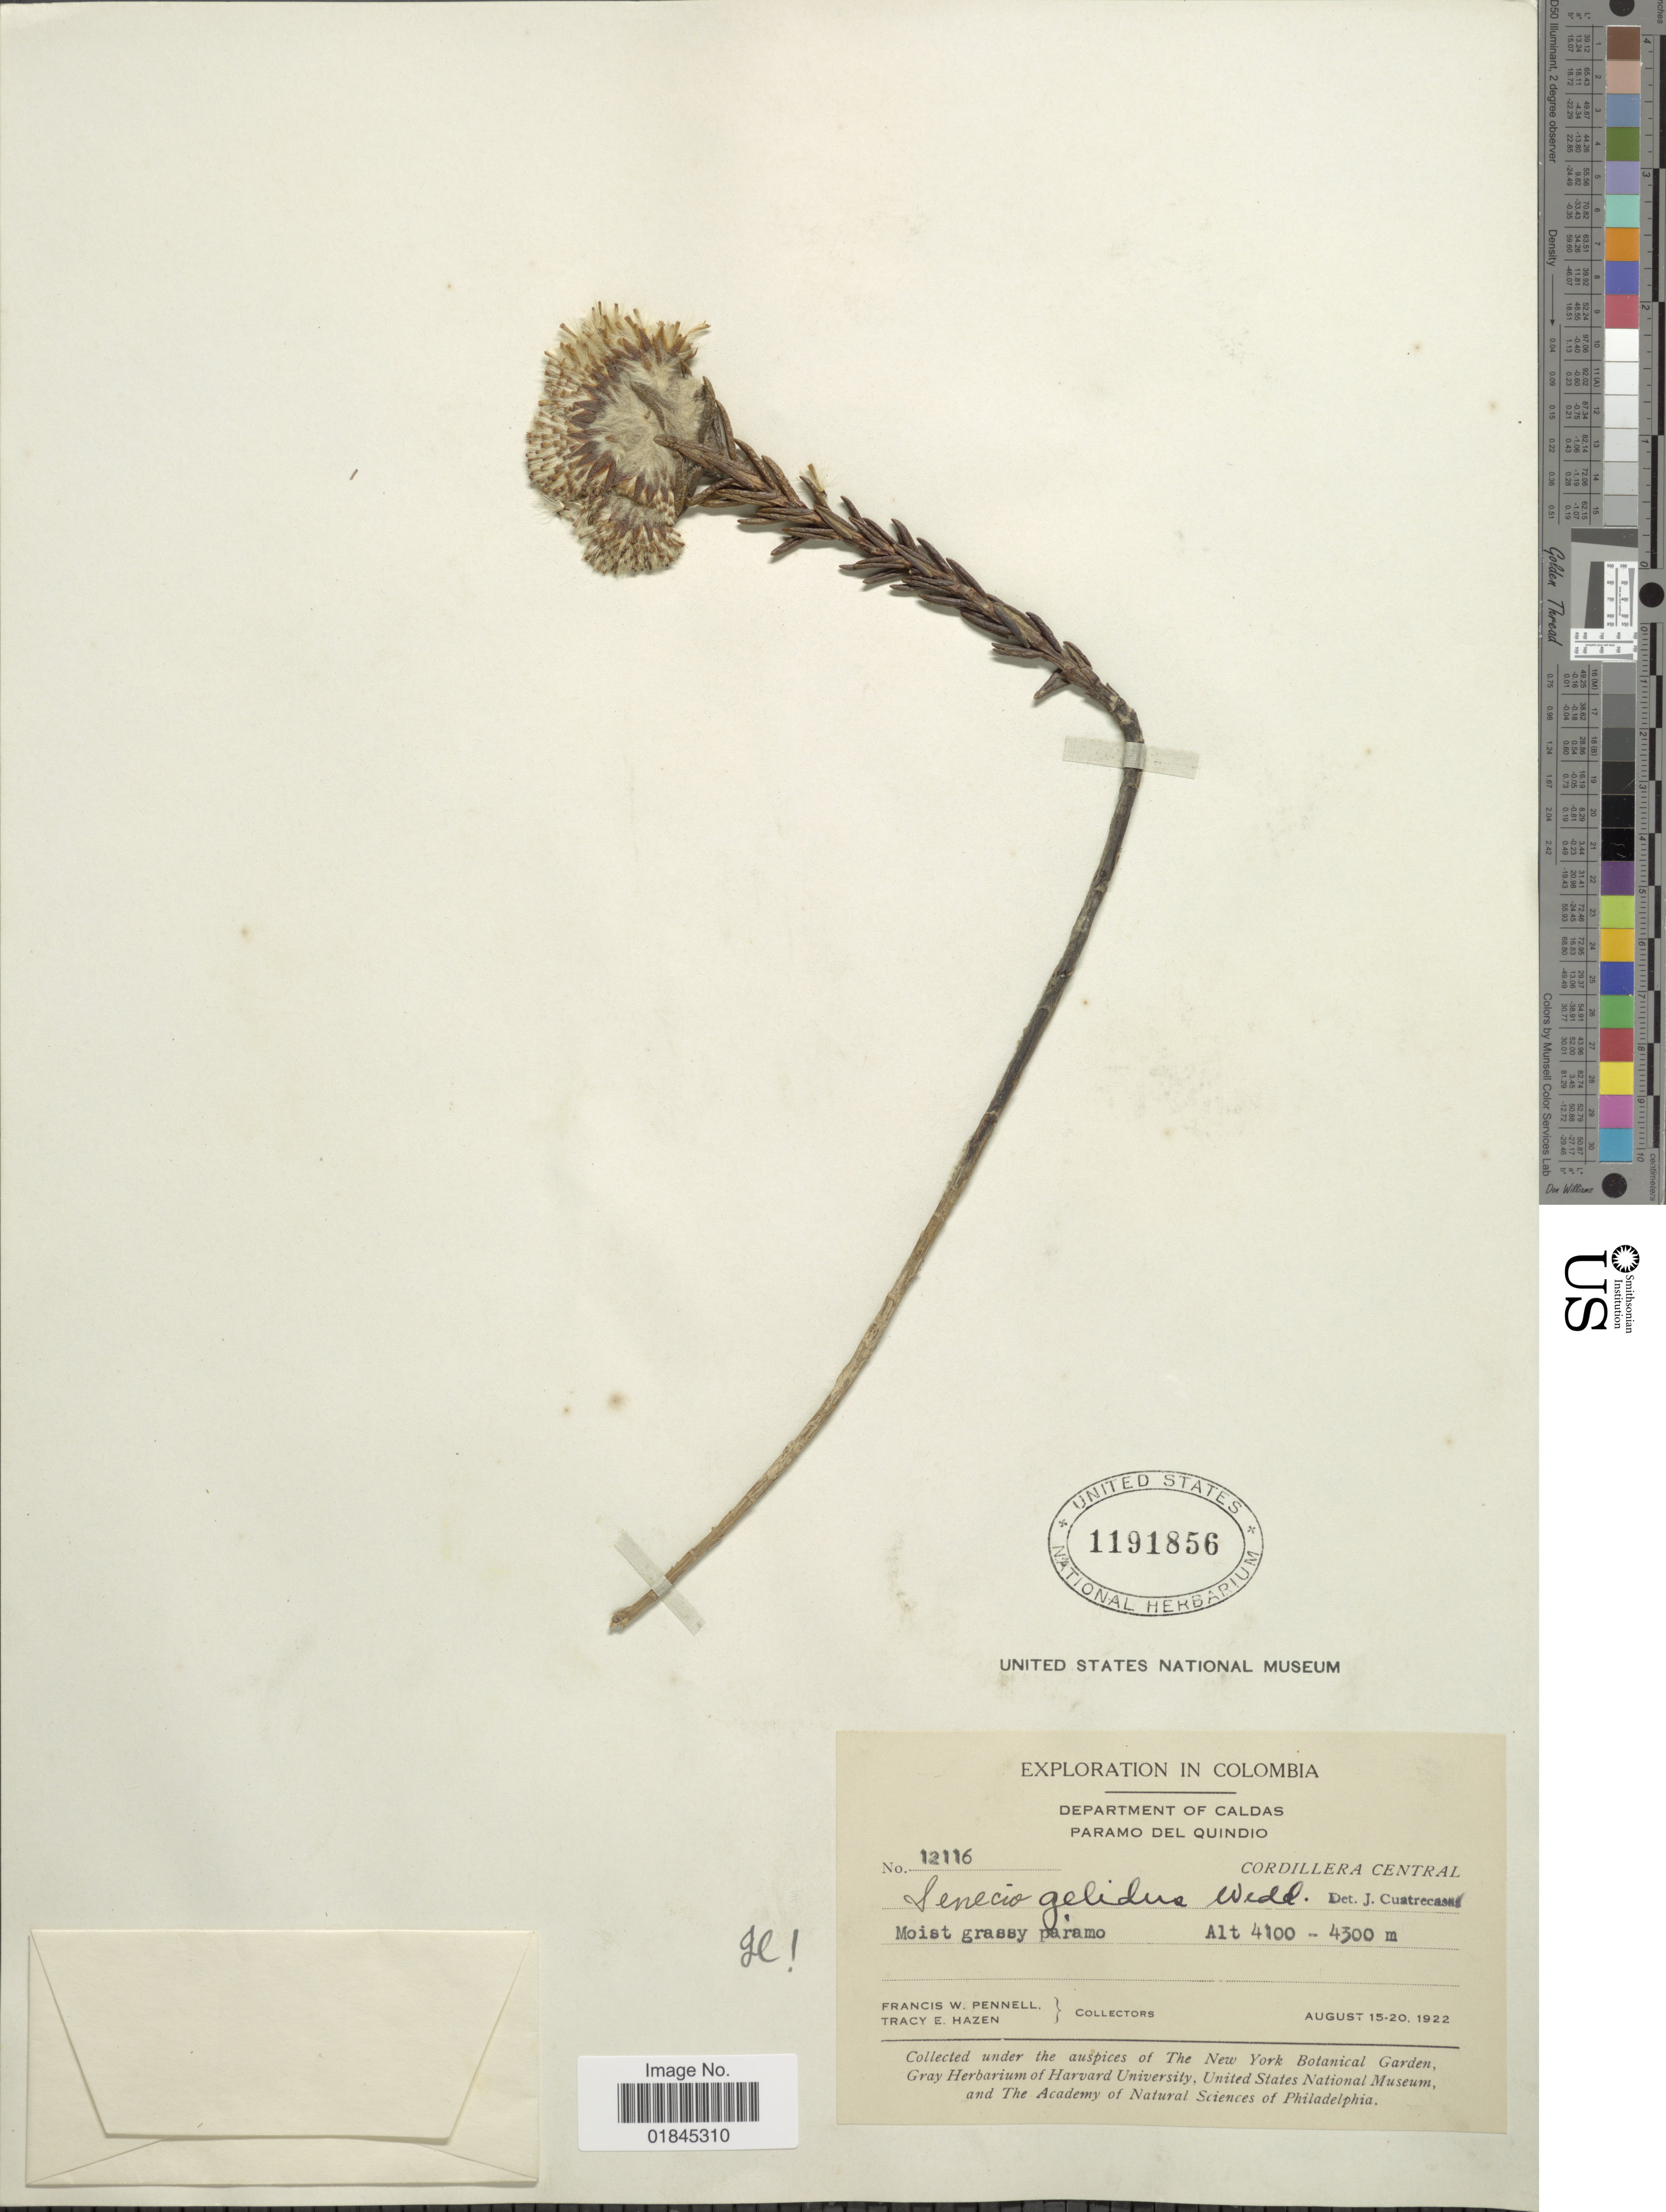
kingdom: Plantae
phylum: Tracheophyta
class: Magnoliopsida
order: Asterales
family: Asteraceae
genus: Pentacalia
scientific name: Pentacalia gelida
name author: (Wedd.) Cuatrec.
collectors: F. W. Pennell & T. E. Hazen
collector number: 12116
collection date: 1922-08-15/1922-08-20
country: Colombia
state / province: Caldas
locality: Department of Caldas. Paramo del Quindio. Cordillera Central. Moist grassy paramo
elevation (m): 4100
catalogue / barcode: US 1191856